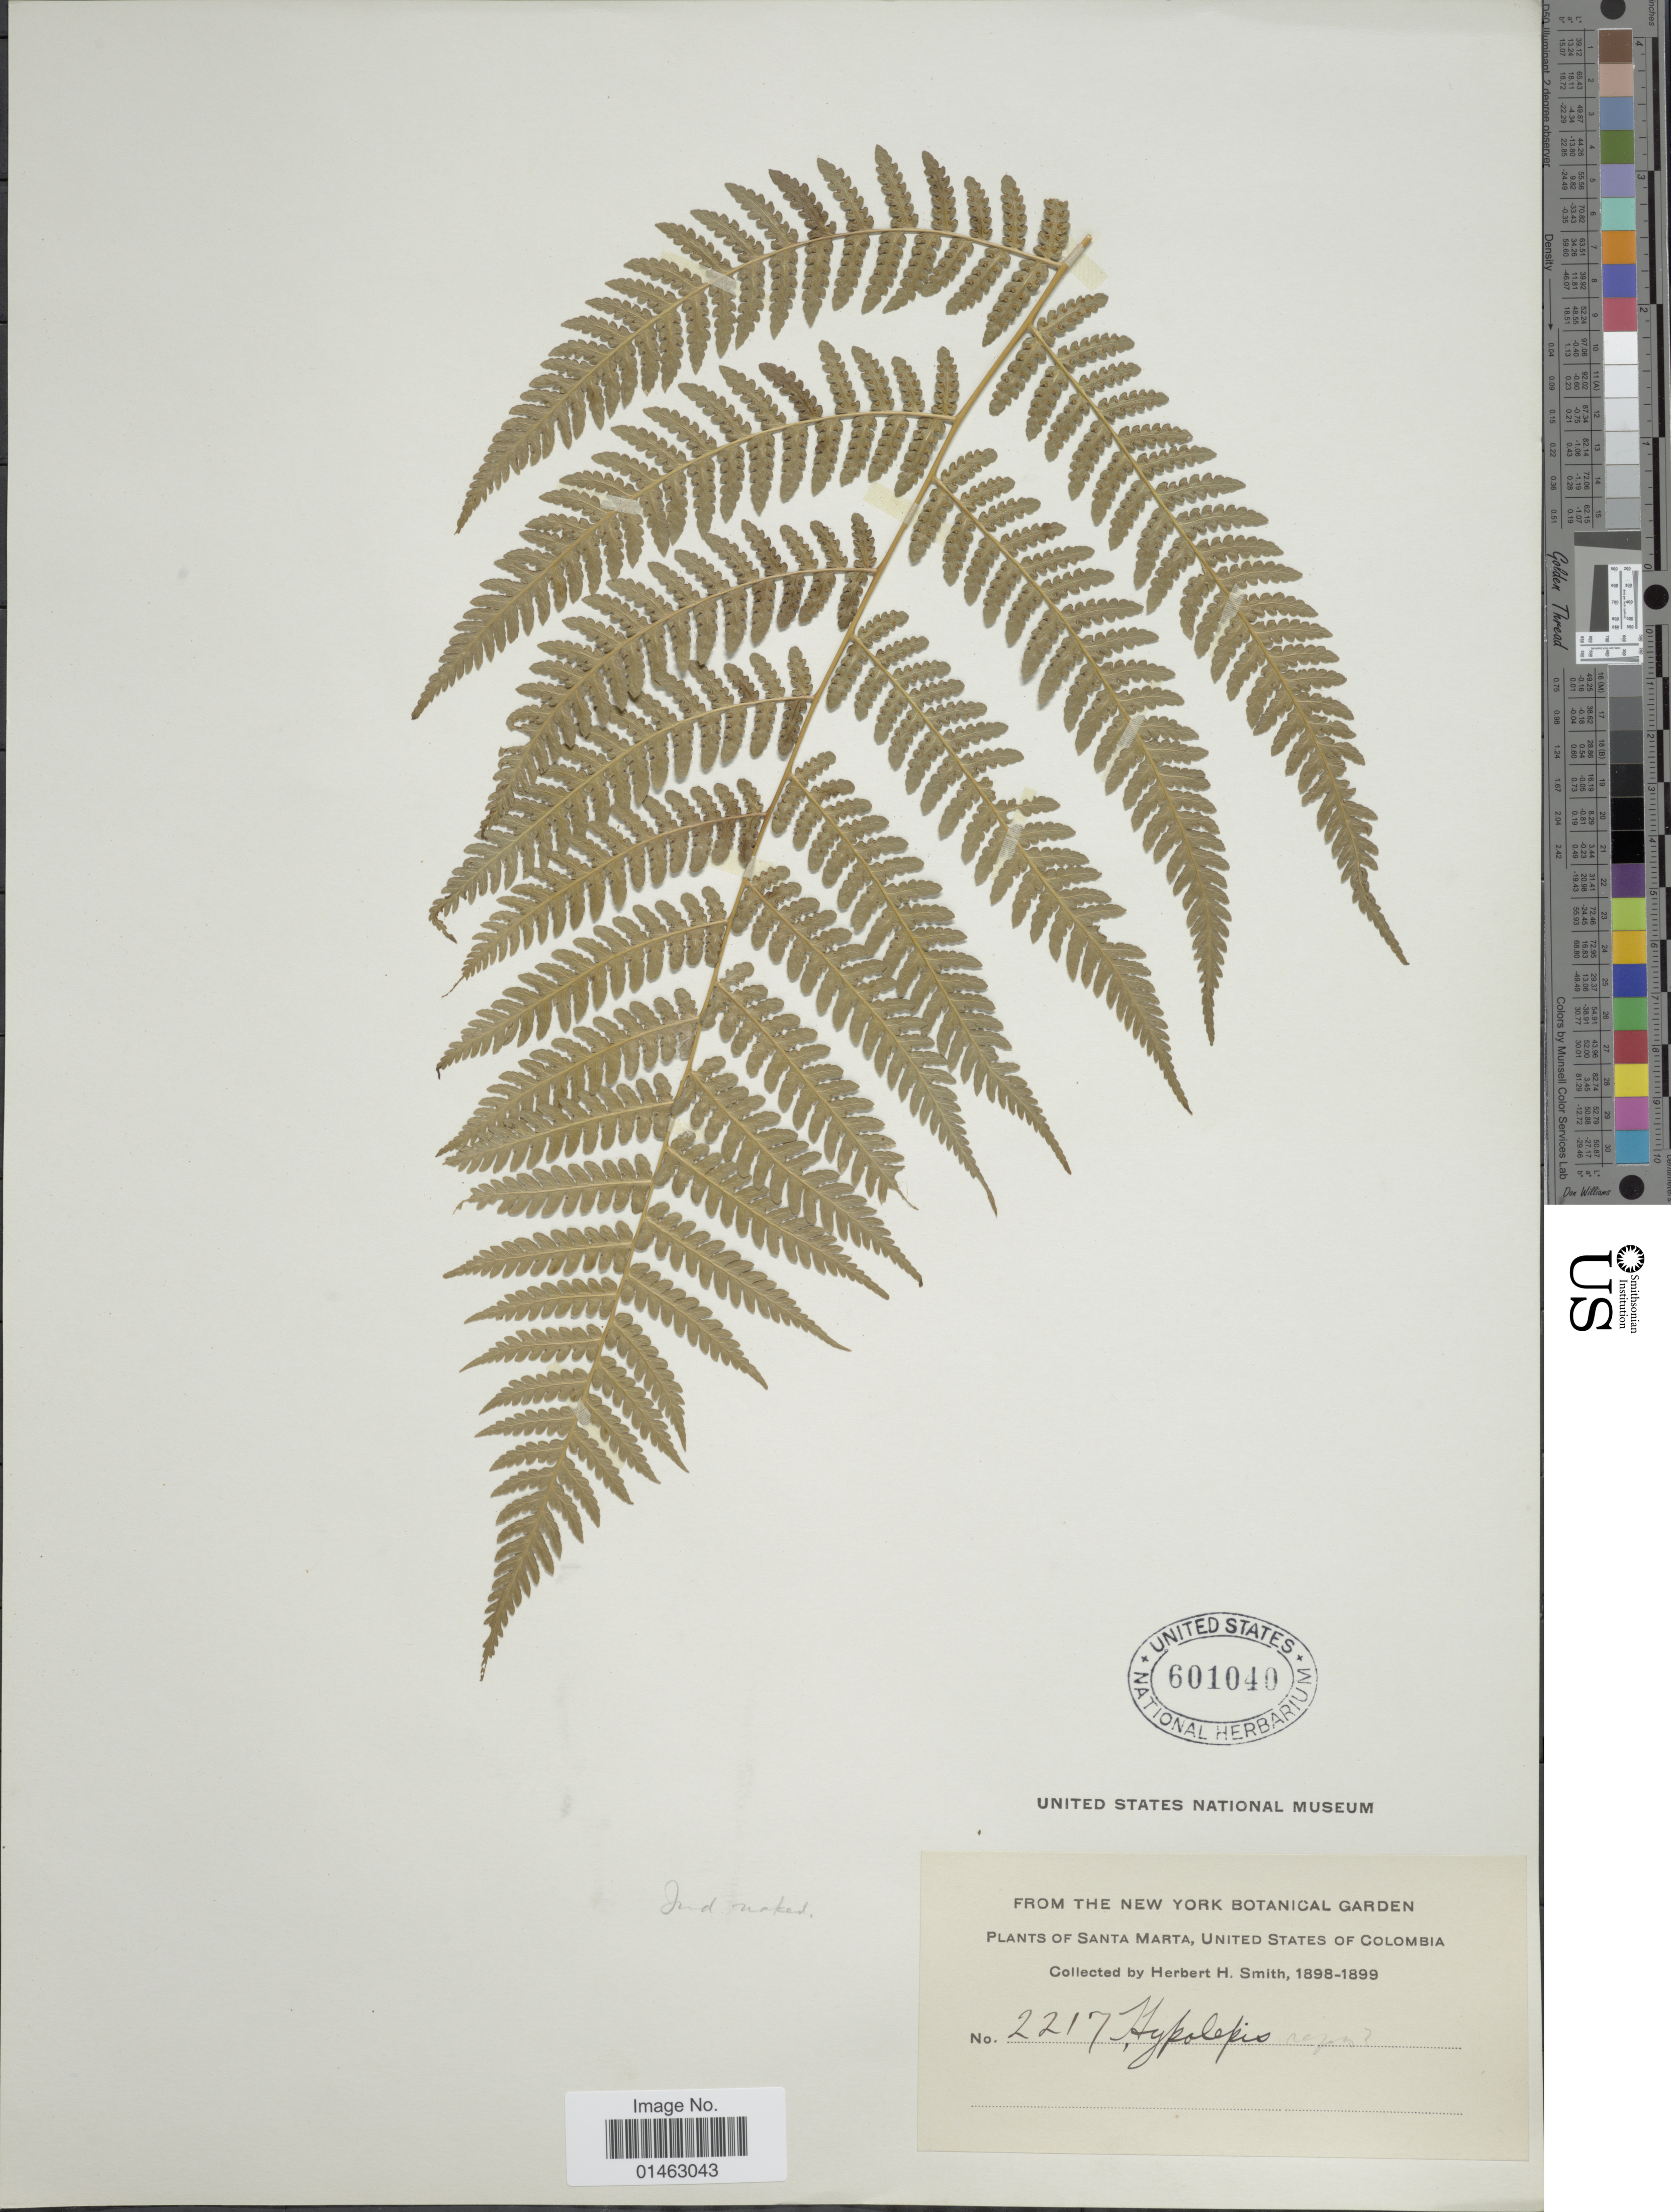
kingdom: Plantae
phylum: Tracheophyta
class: Polypodiopsida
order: Polypodiales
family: Dennstaedtiaceae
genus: Hypolepis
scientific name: Hypolepis repens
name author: (L.) C. Presl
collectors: Herbert H. Smith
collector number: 2217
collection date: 1898/1901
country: Colombia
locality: Santa Marta, United States of Colombia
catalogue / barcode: US 601040